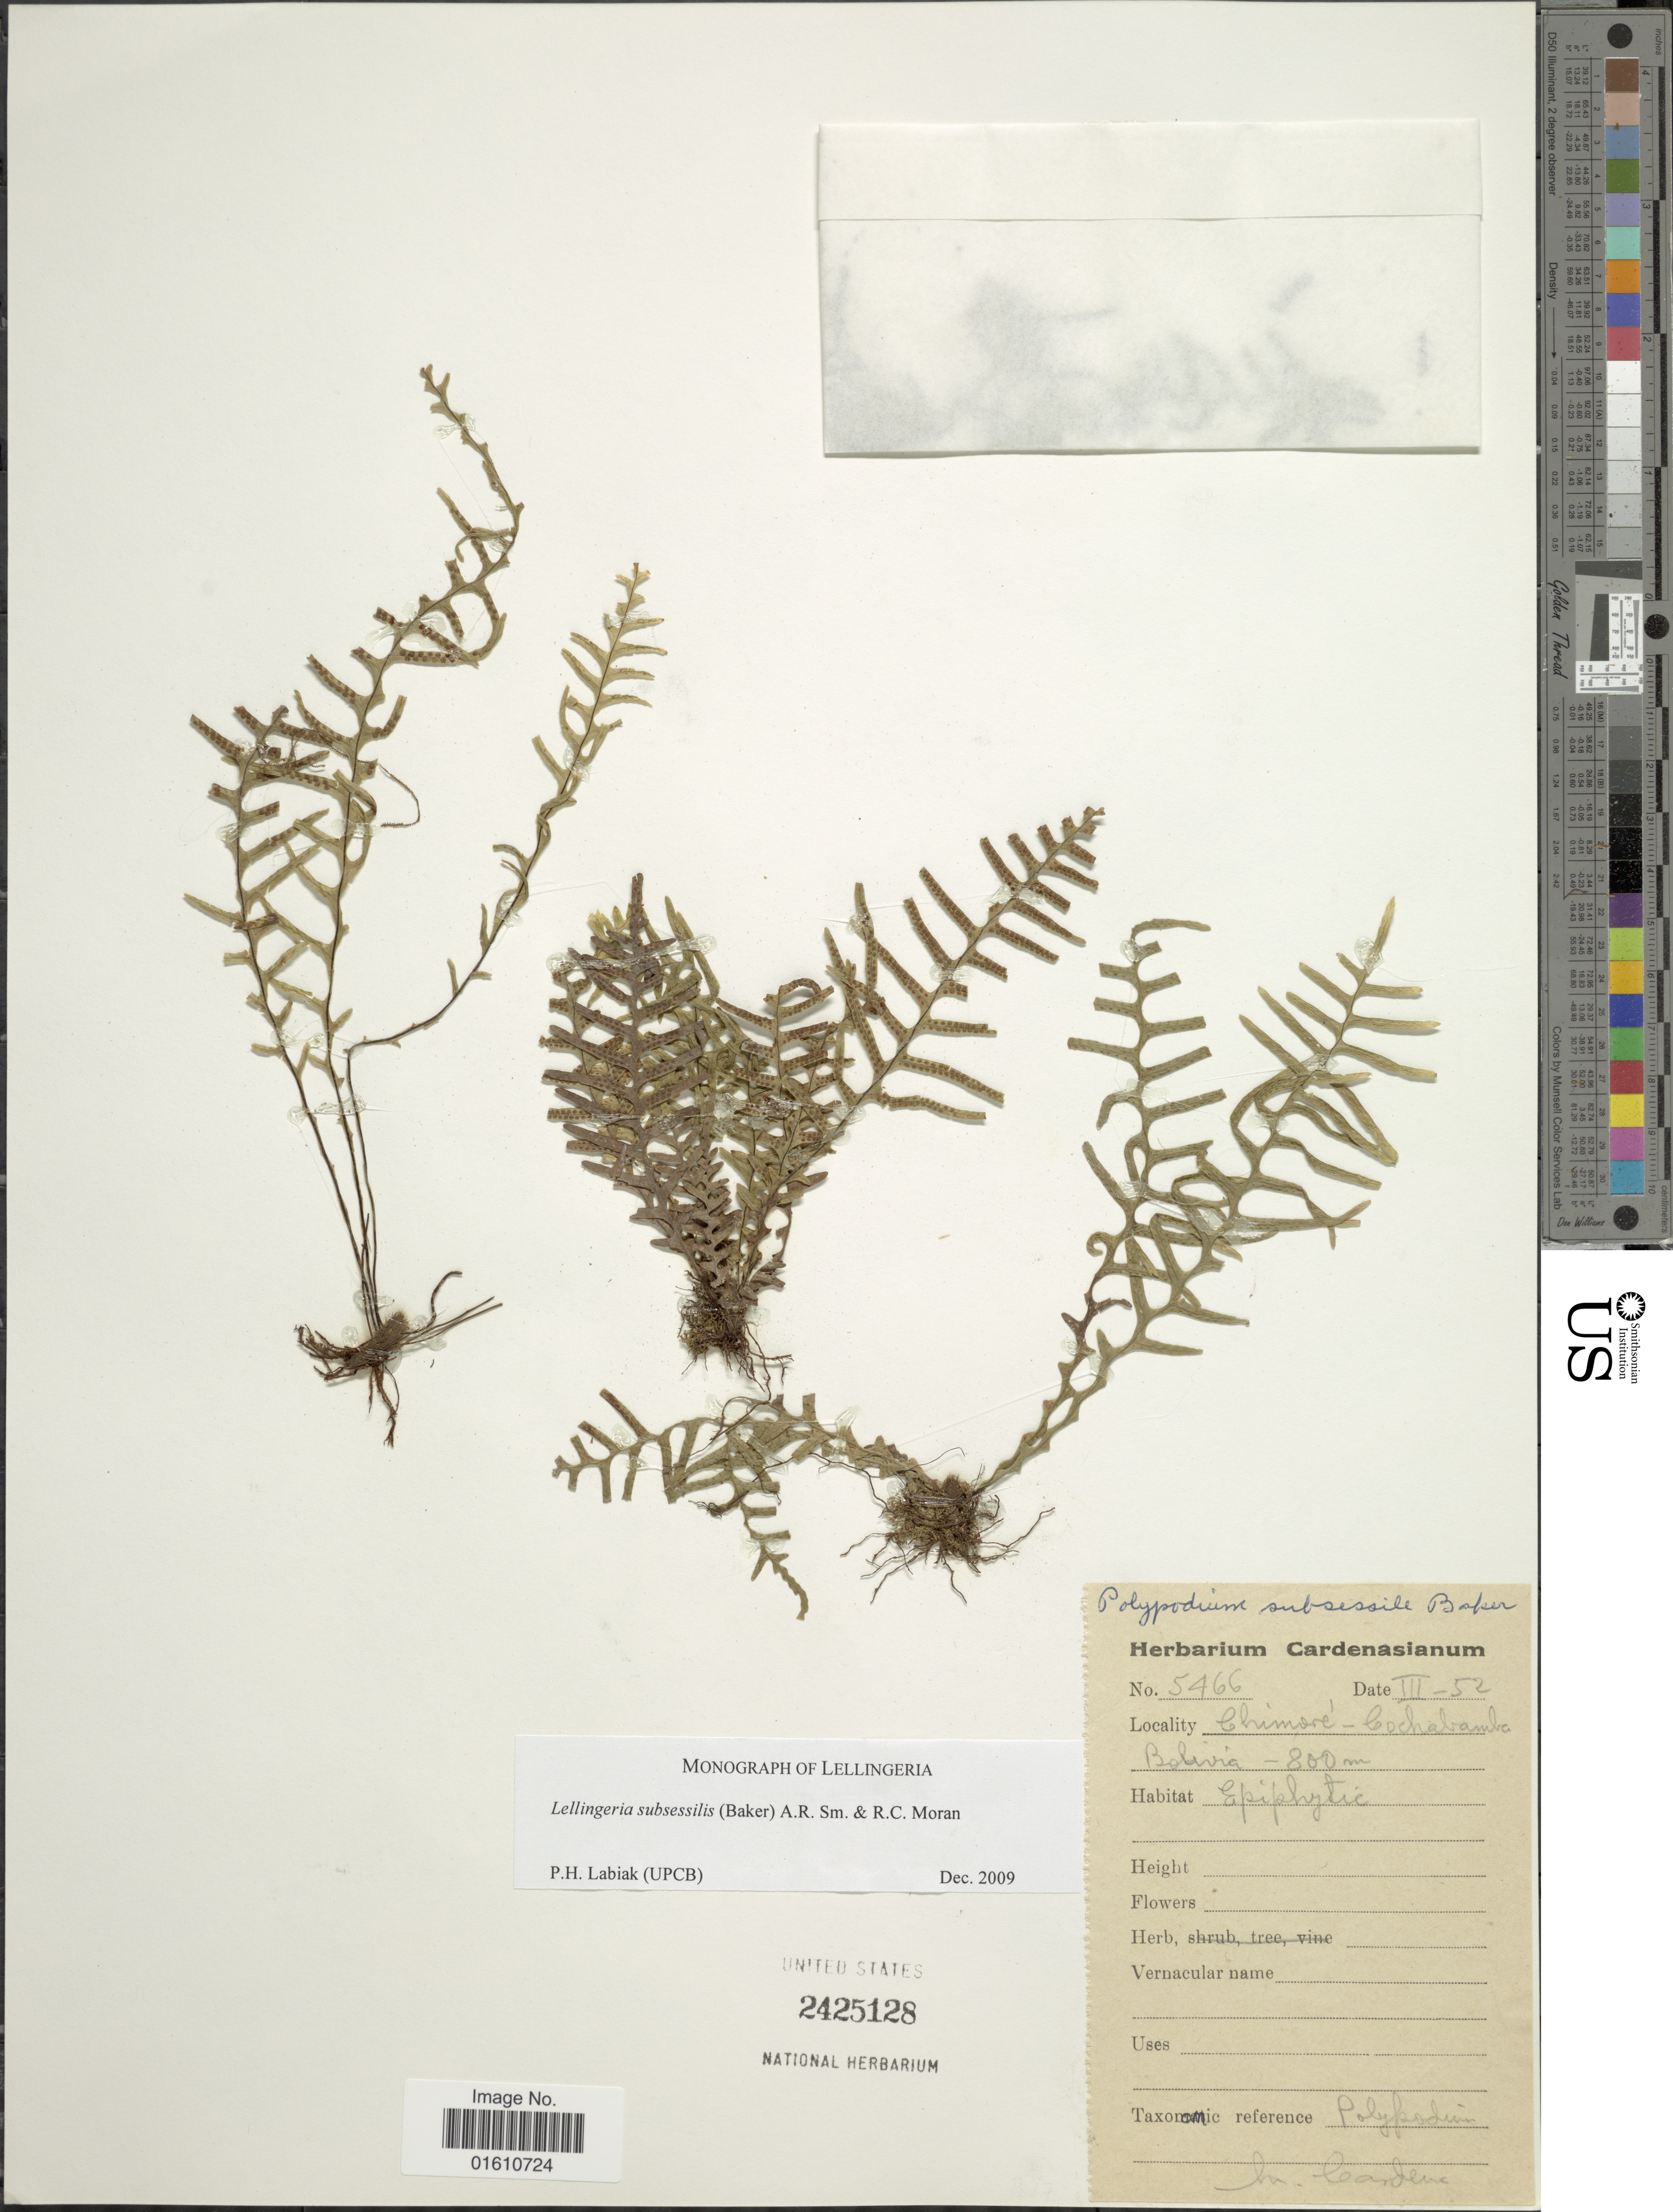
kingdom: Plantae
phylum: Tracheophyta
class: Polypodiopsida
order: Polypodiales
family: Polypodiaceae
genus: Lellingeria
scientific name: Lellingeria subsessilis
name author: (Baker) A.R. Sm. & R.C. Moran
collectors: -. Carden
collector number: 5466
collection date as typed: Transcribed d/m/y: /3/52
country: Bolivia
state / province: Cochabamba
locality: Ghimore, Cochabamba, Bolivia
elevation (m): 800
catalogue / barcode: US 242518